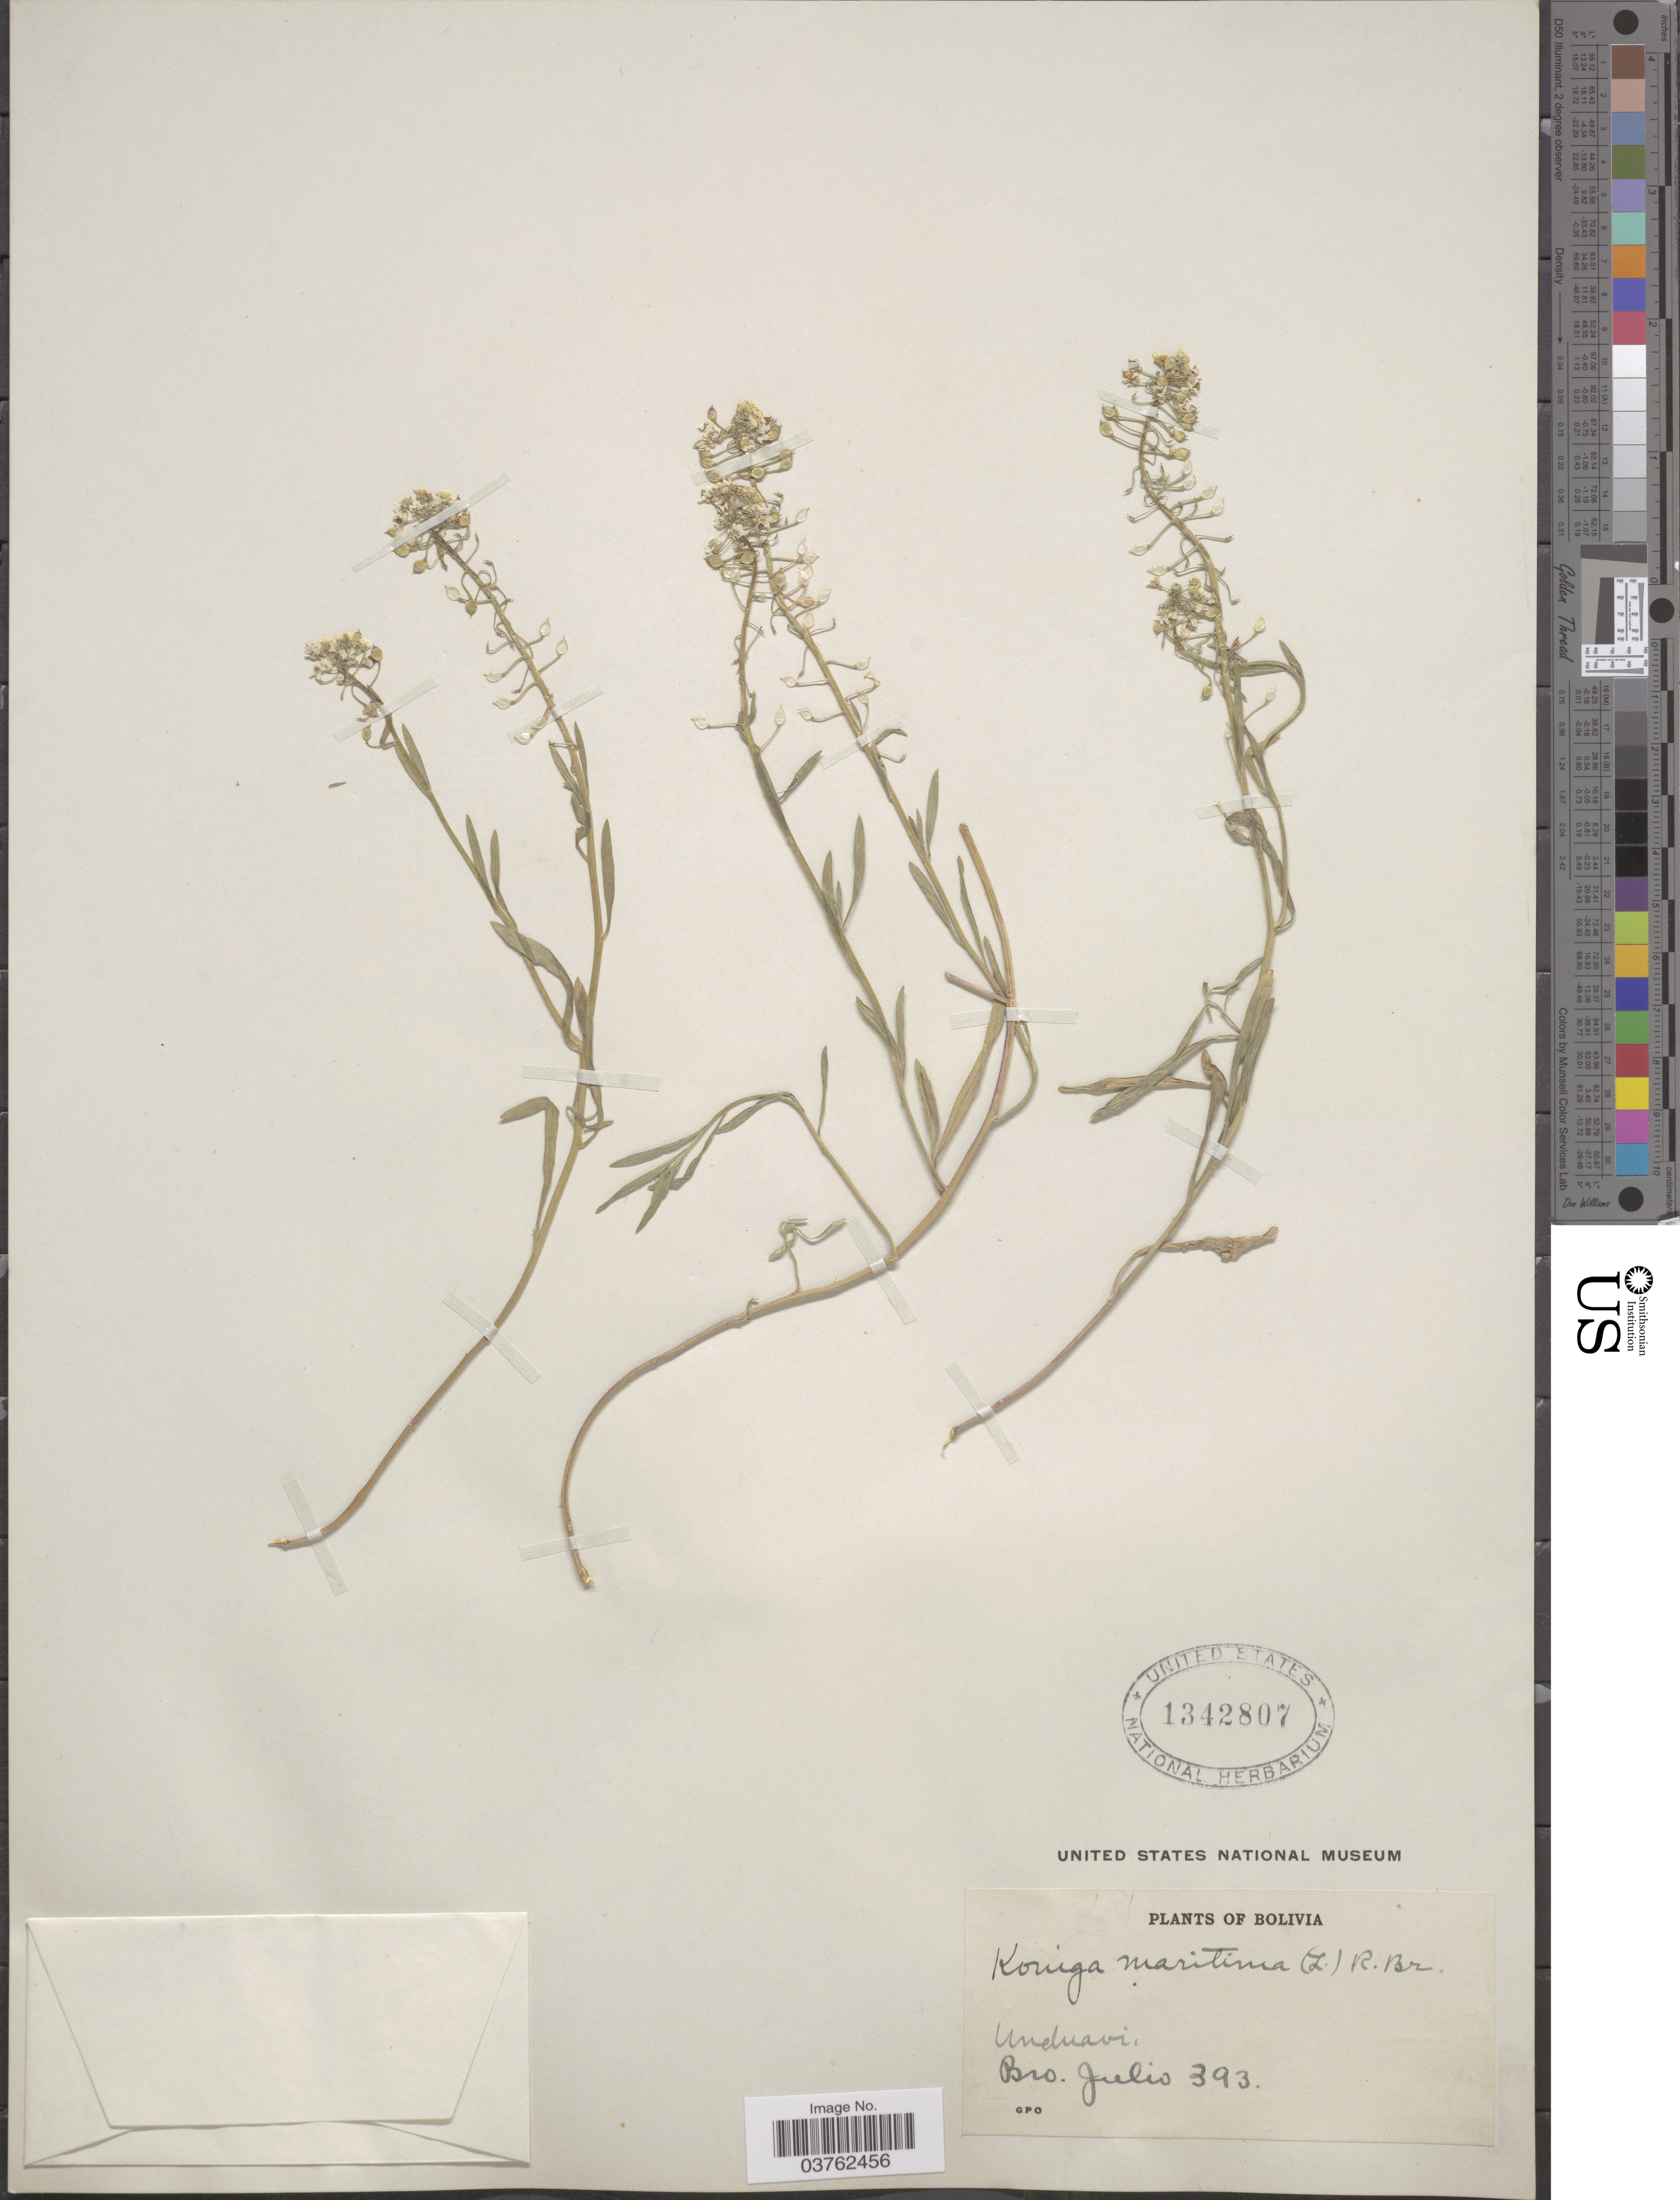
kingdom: Plantae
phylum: Tracheophyta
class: Magnoliopsida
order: Brassicales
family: Brassicaceae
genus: Lobularia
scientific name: Lobularia maritima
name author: (L.) Desv.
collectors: Bro. Julio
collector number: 393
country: Bolivia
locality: Unduavi.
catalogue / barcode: US 1342807